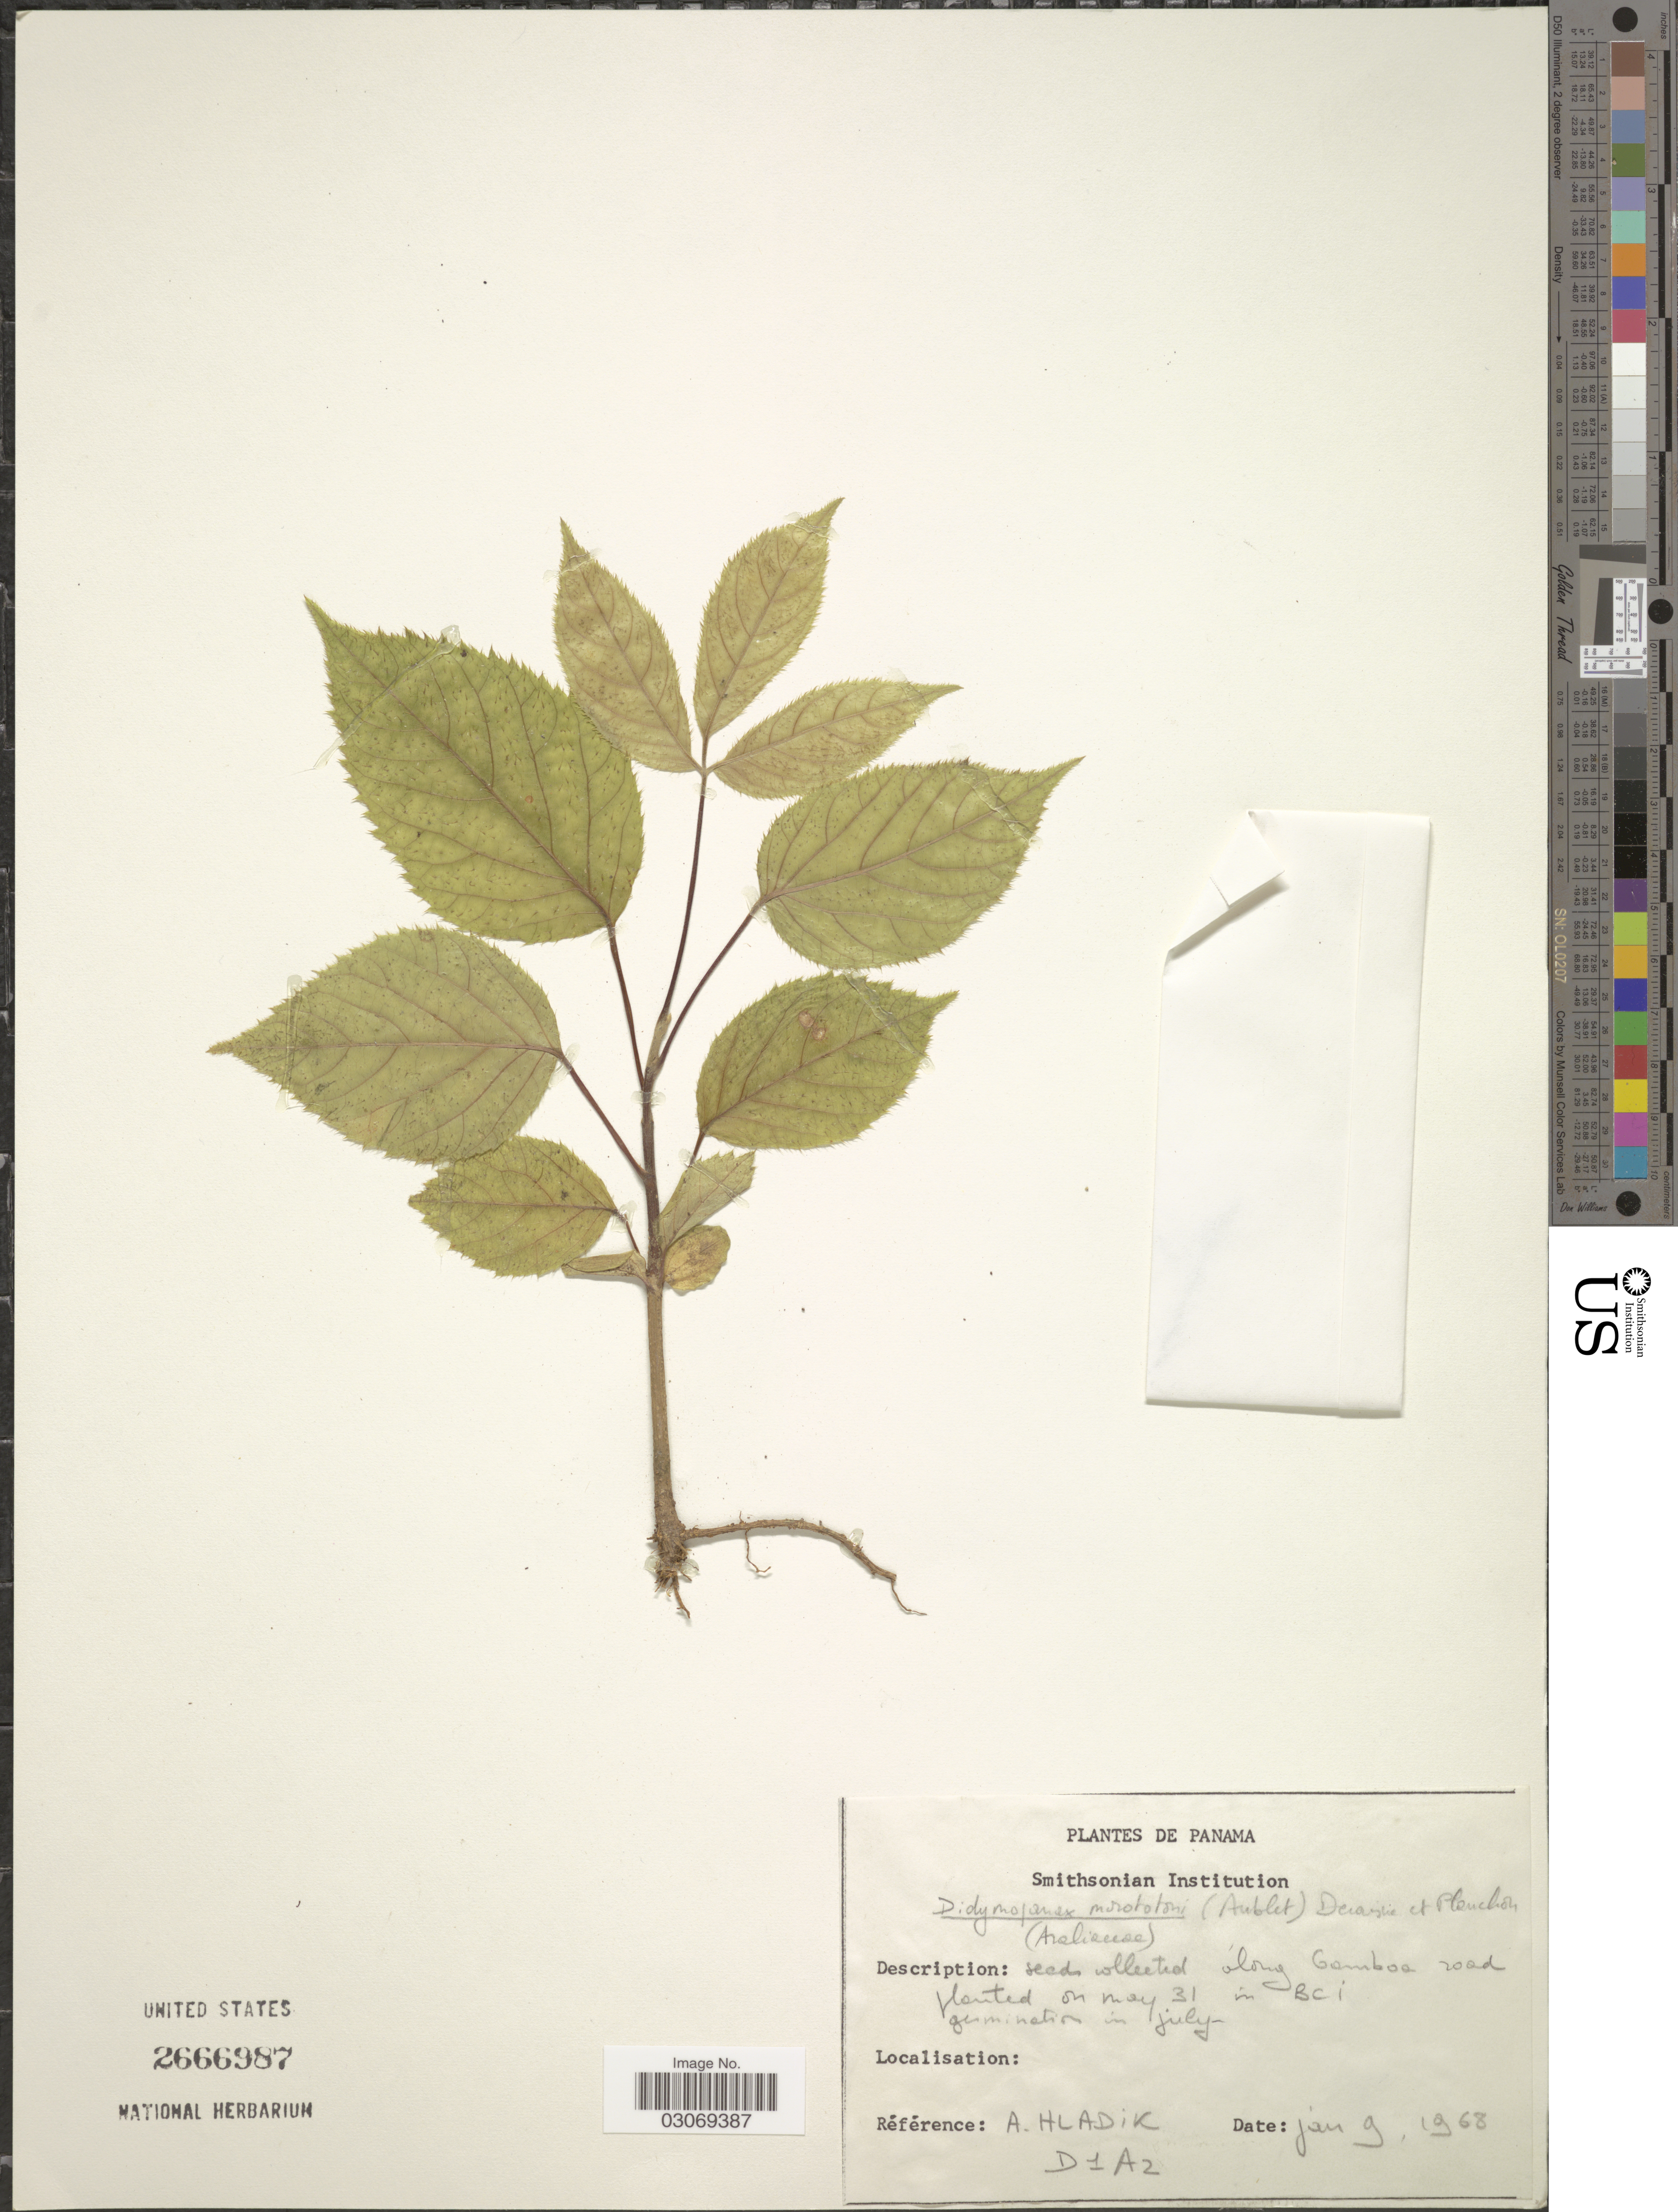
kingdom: Plantae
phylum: Tracheophyta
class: Magnoliopsida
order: Apiales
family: Araliaceae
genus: Schefflera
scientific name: Schefflera morototoni (Aubl.) Maguire, Steyerm. & Frodin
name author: (Aubl.) Maguire et al.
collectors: A. Hladik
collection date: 1968-01-09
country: Panama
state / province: Panamá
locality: In BC. [unsure placement]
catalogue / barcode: US 2666987